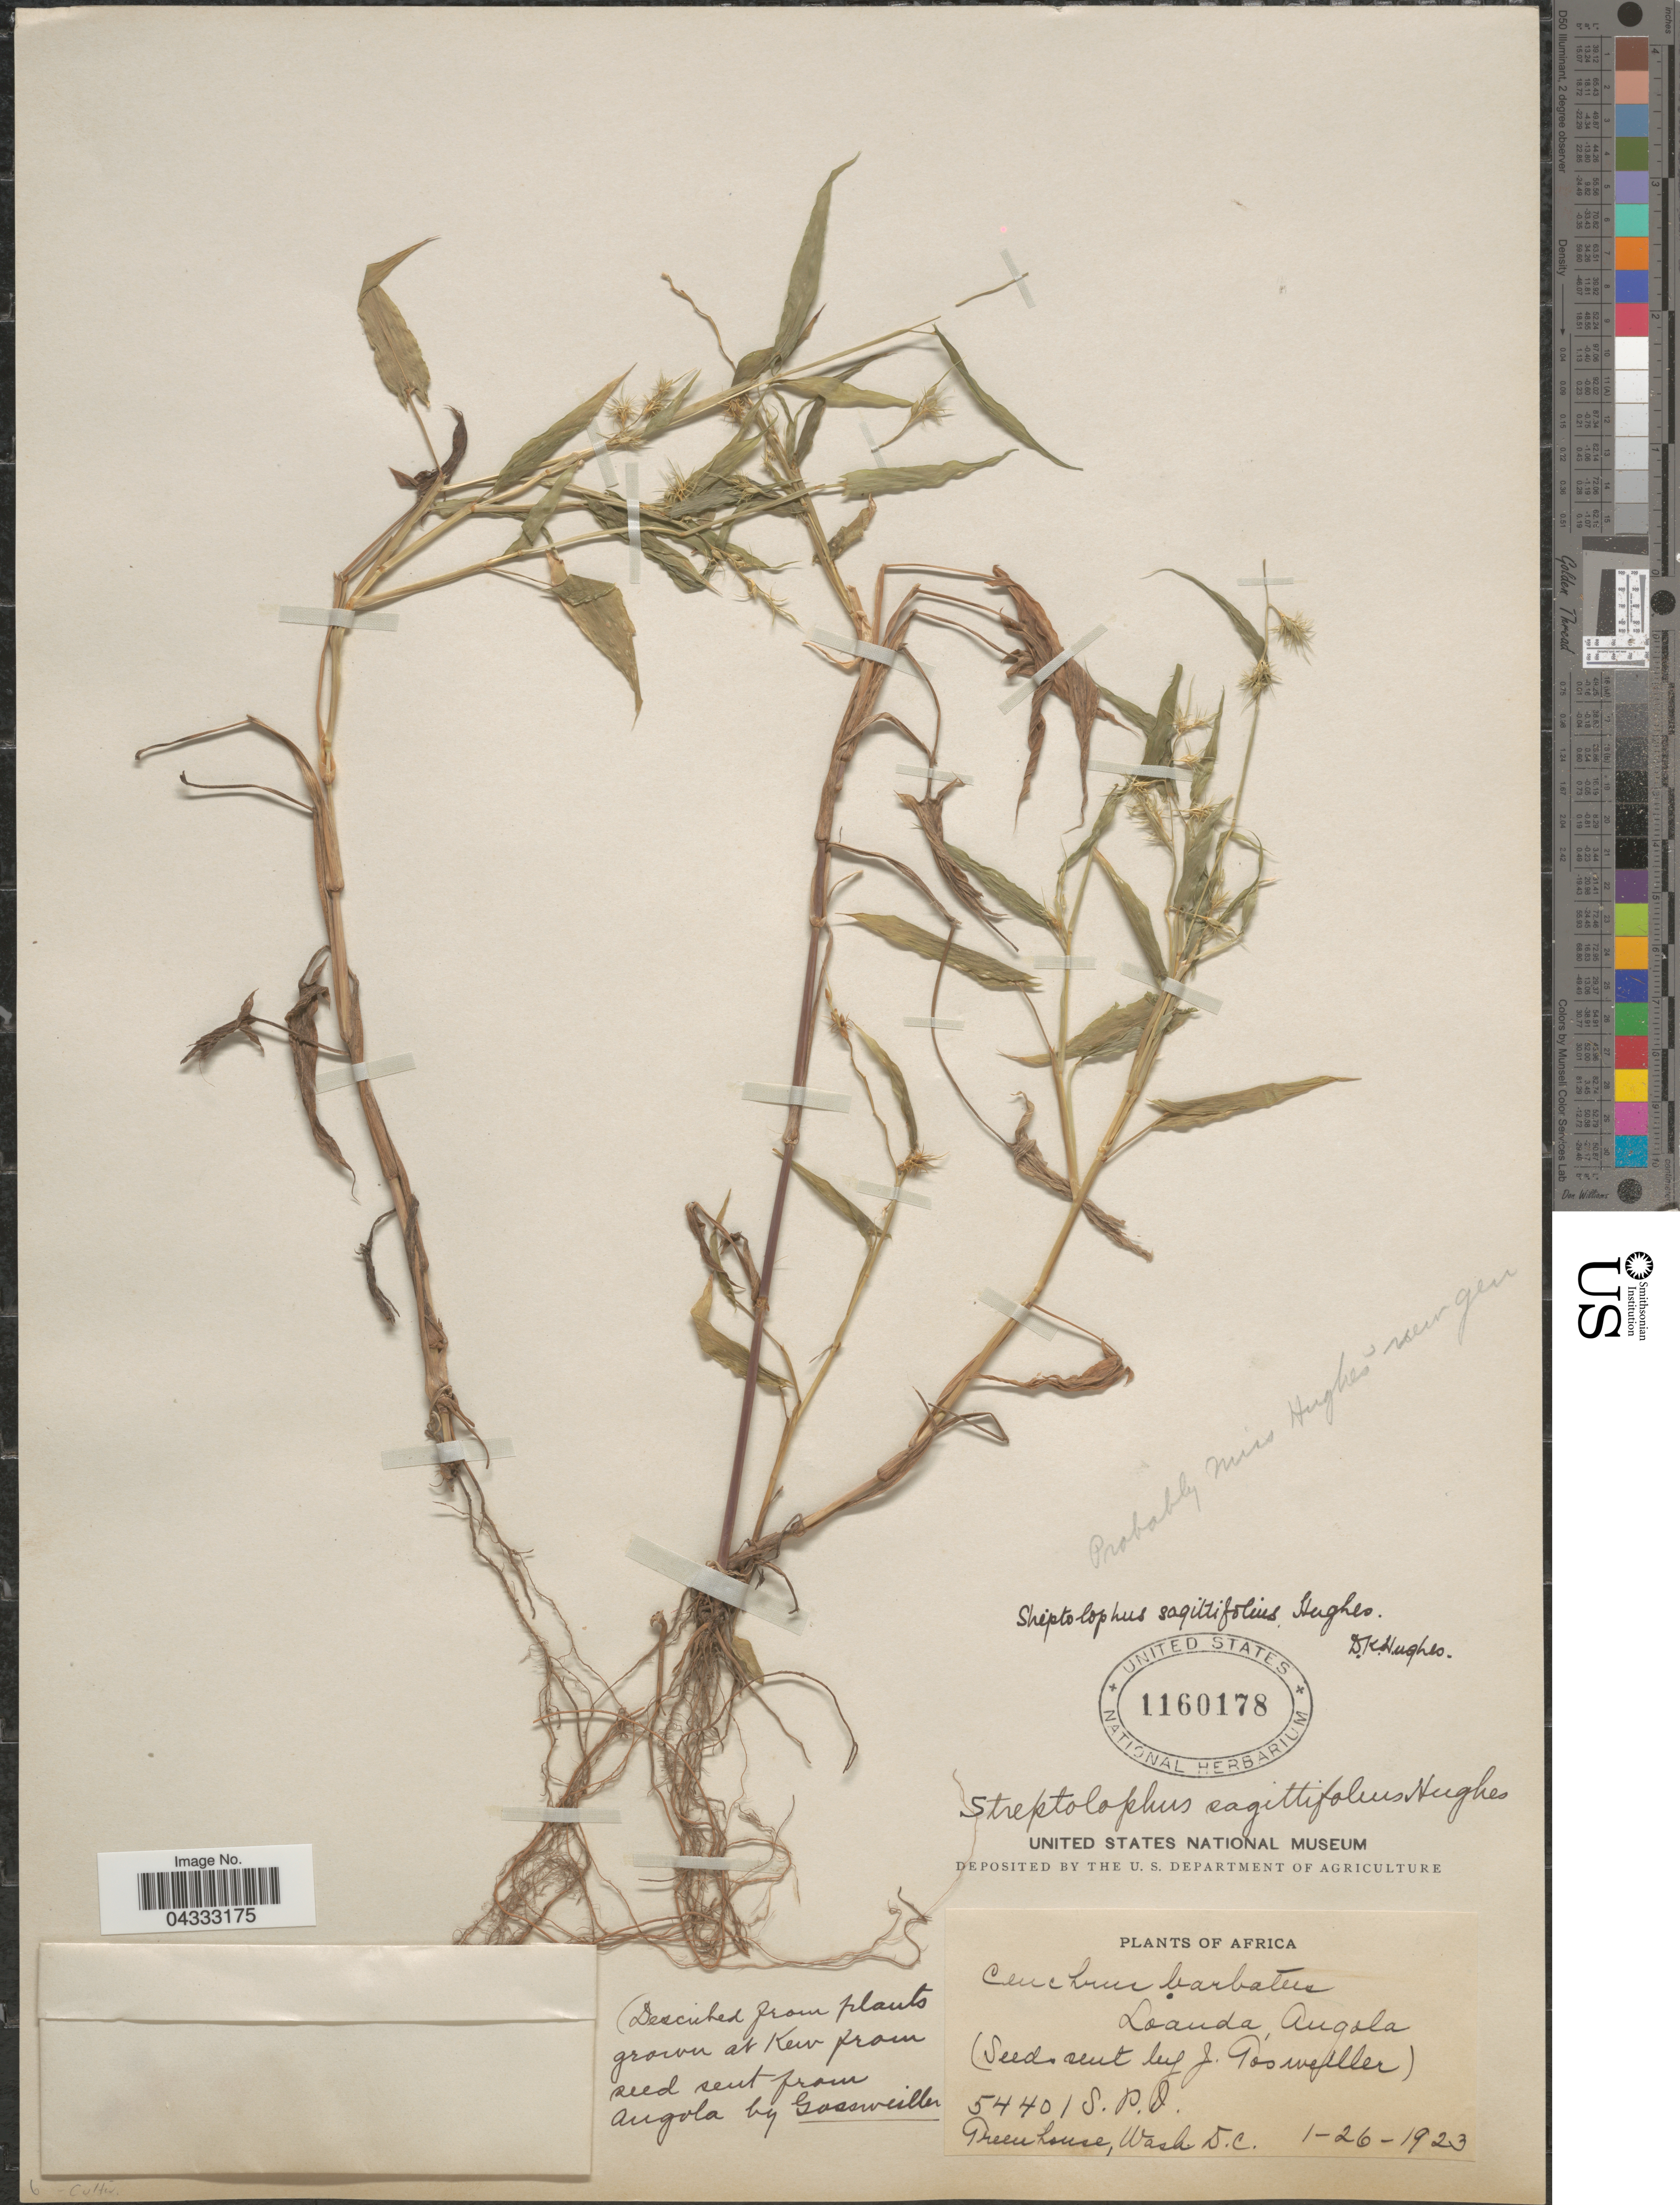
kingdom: Plantae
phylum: Tracheophyta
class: Liliopsida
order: Poales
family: Poaceae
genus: Streptolophus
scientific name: Streptolophus sagittifolius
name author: Hughes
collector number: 54401S.P.O.*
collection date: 1923-01-26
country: Angola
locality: Loanda.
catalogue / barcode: US 1160178